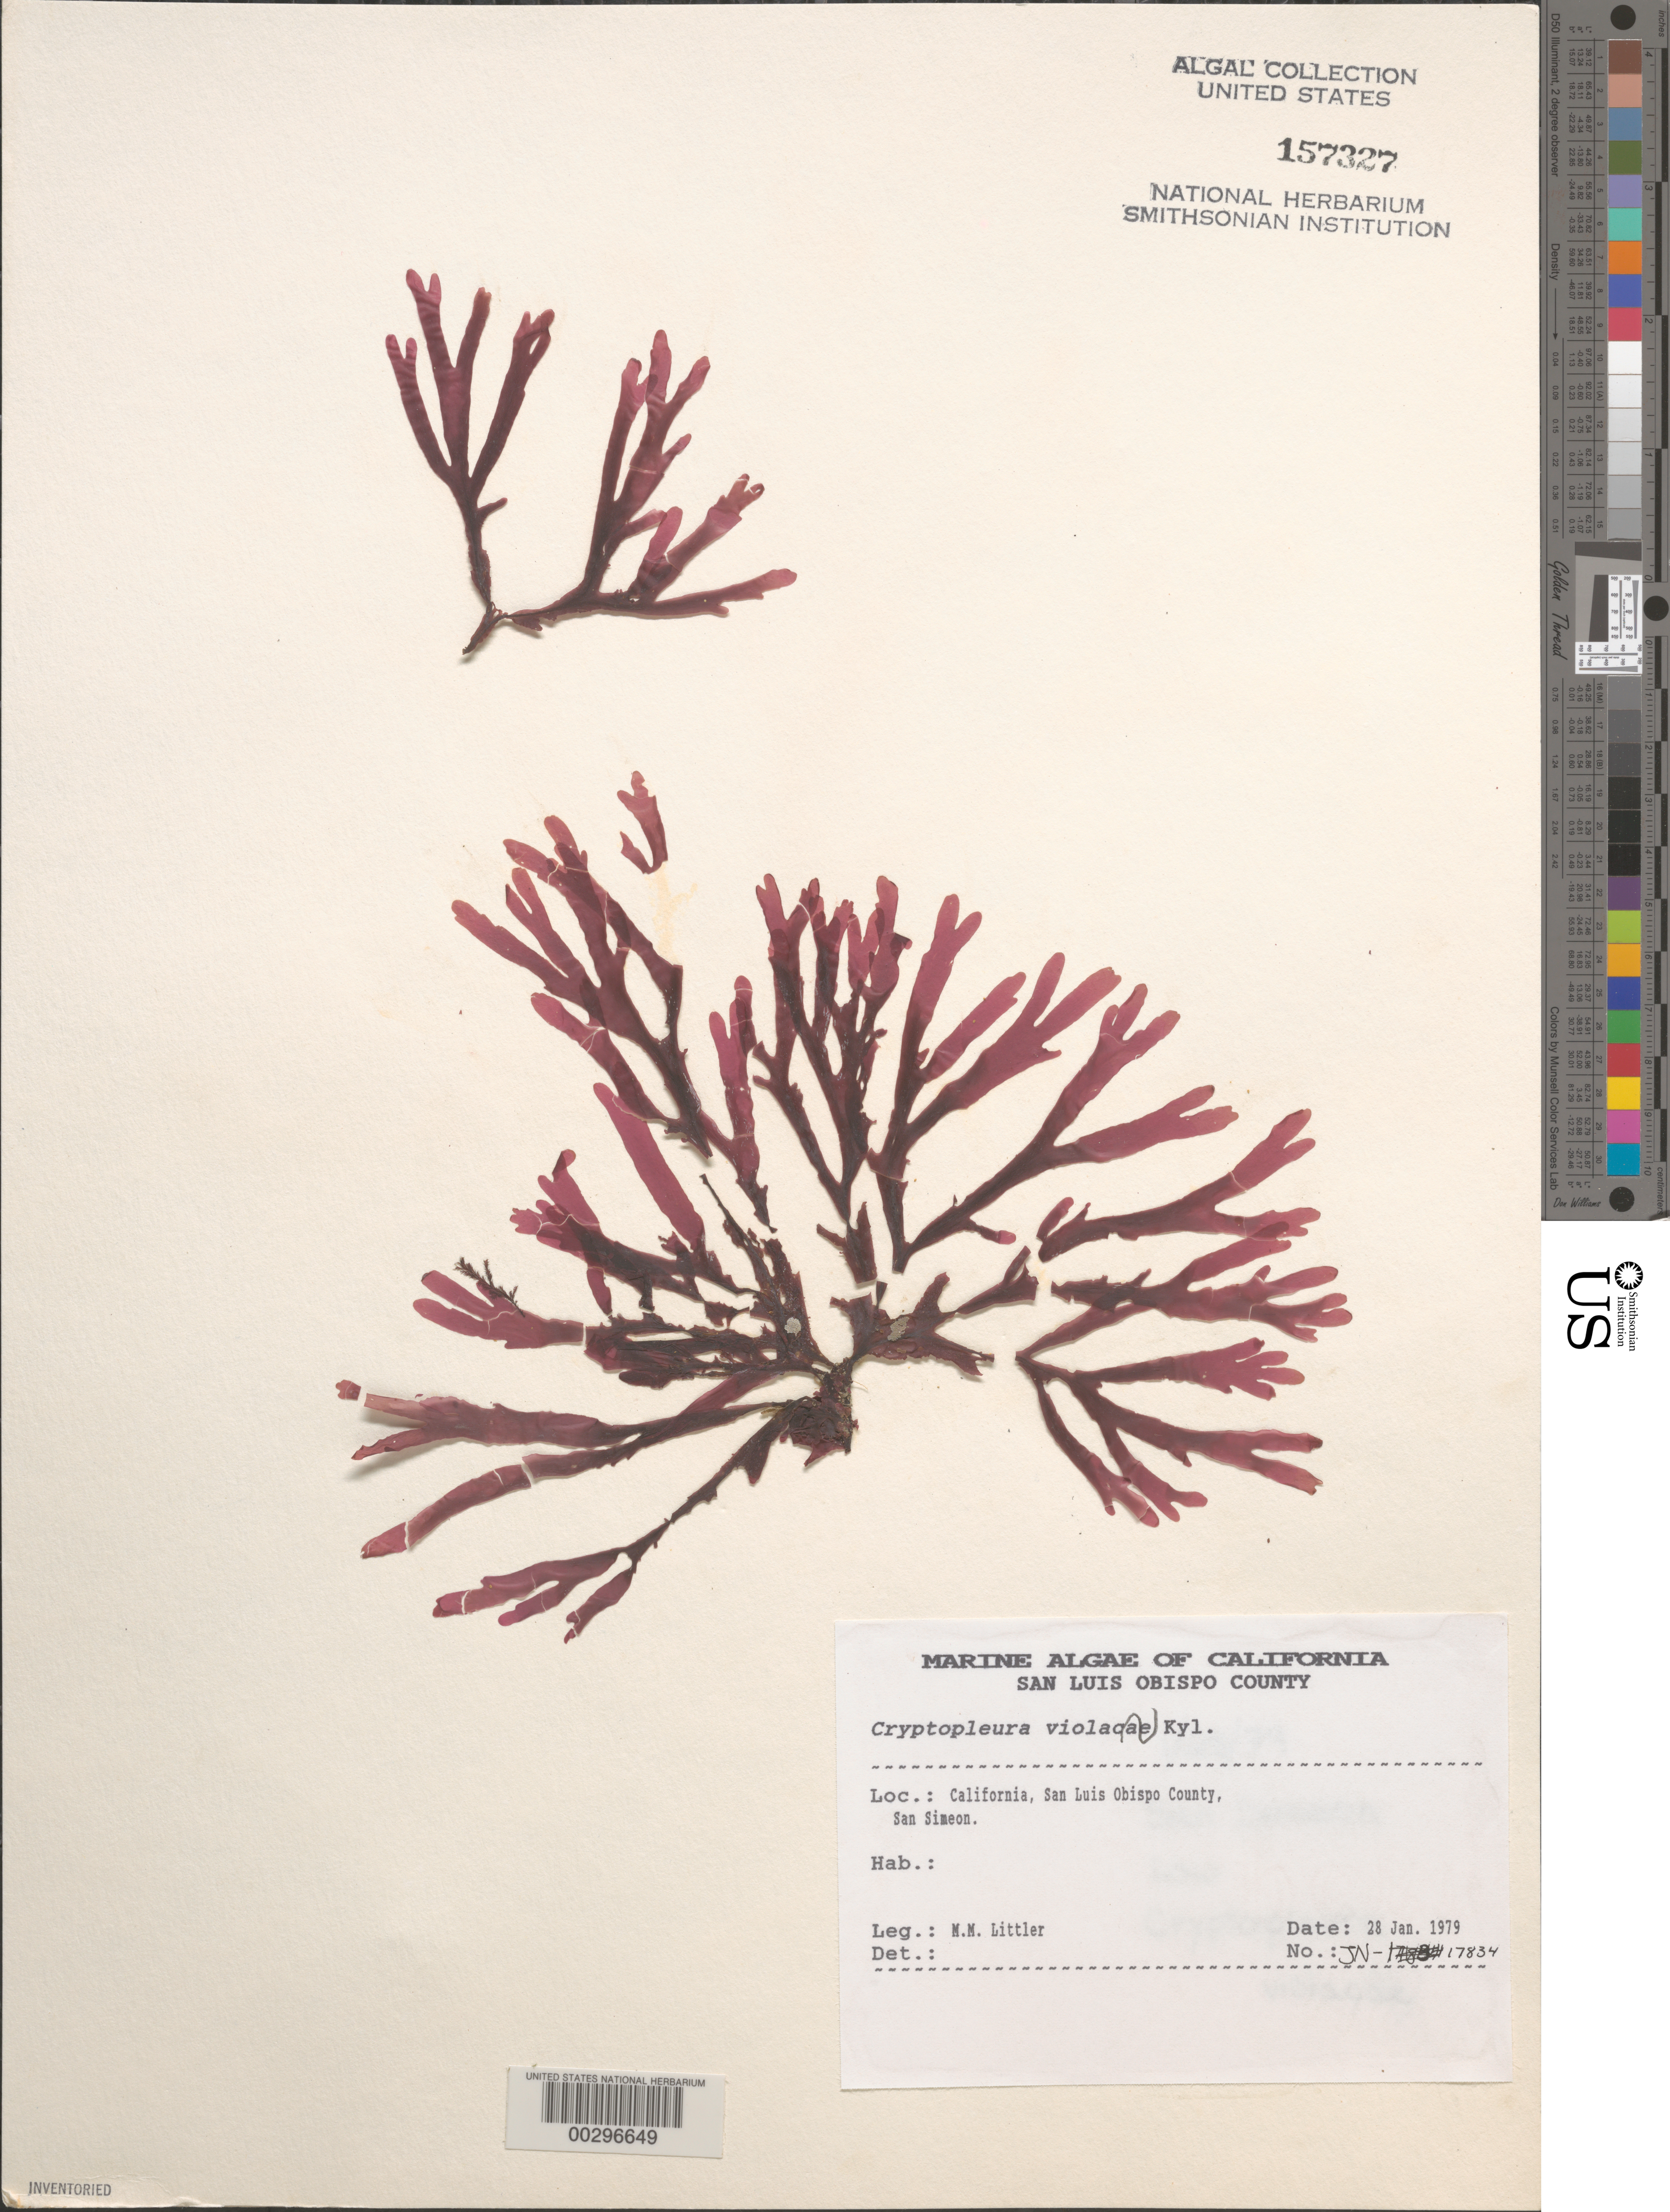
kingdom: Plantae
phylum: Rhodophyta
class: Florideophyceae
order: Ceramiales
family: Delesseriaceae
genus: Cryptopleura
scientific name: Cryptopleura violacea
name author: (J. Ag.) Kylin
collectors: M. M. Littler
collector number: Jn-17834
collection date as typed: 28 Jan 1979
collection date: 1979-01-28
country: United States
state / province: California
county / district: San Luis Obispo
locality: San Simeon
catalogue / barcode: US 157327